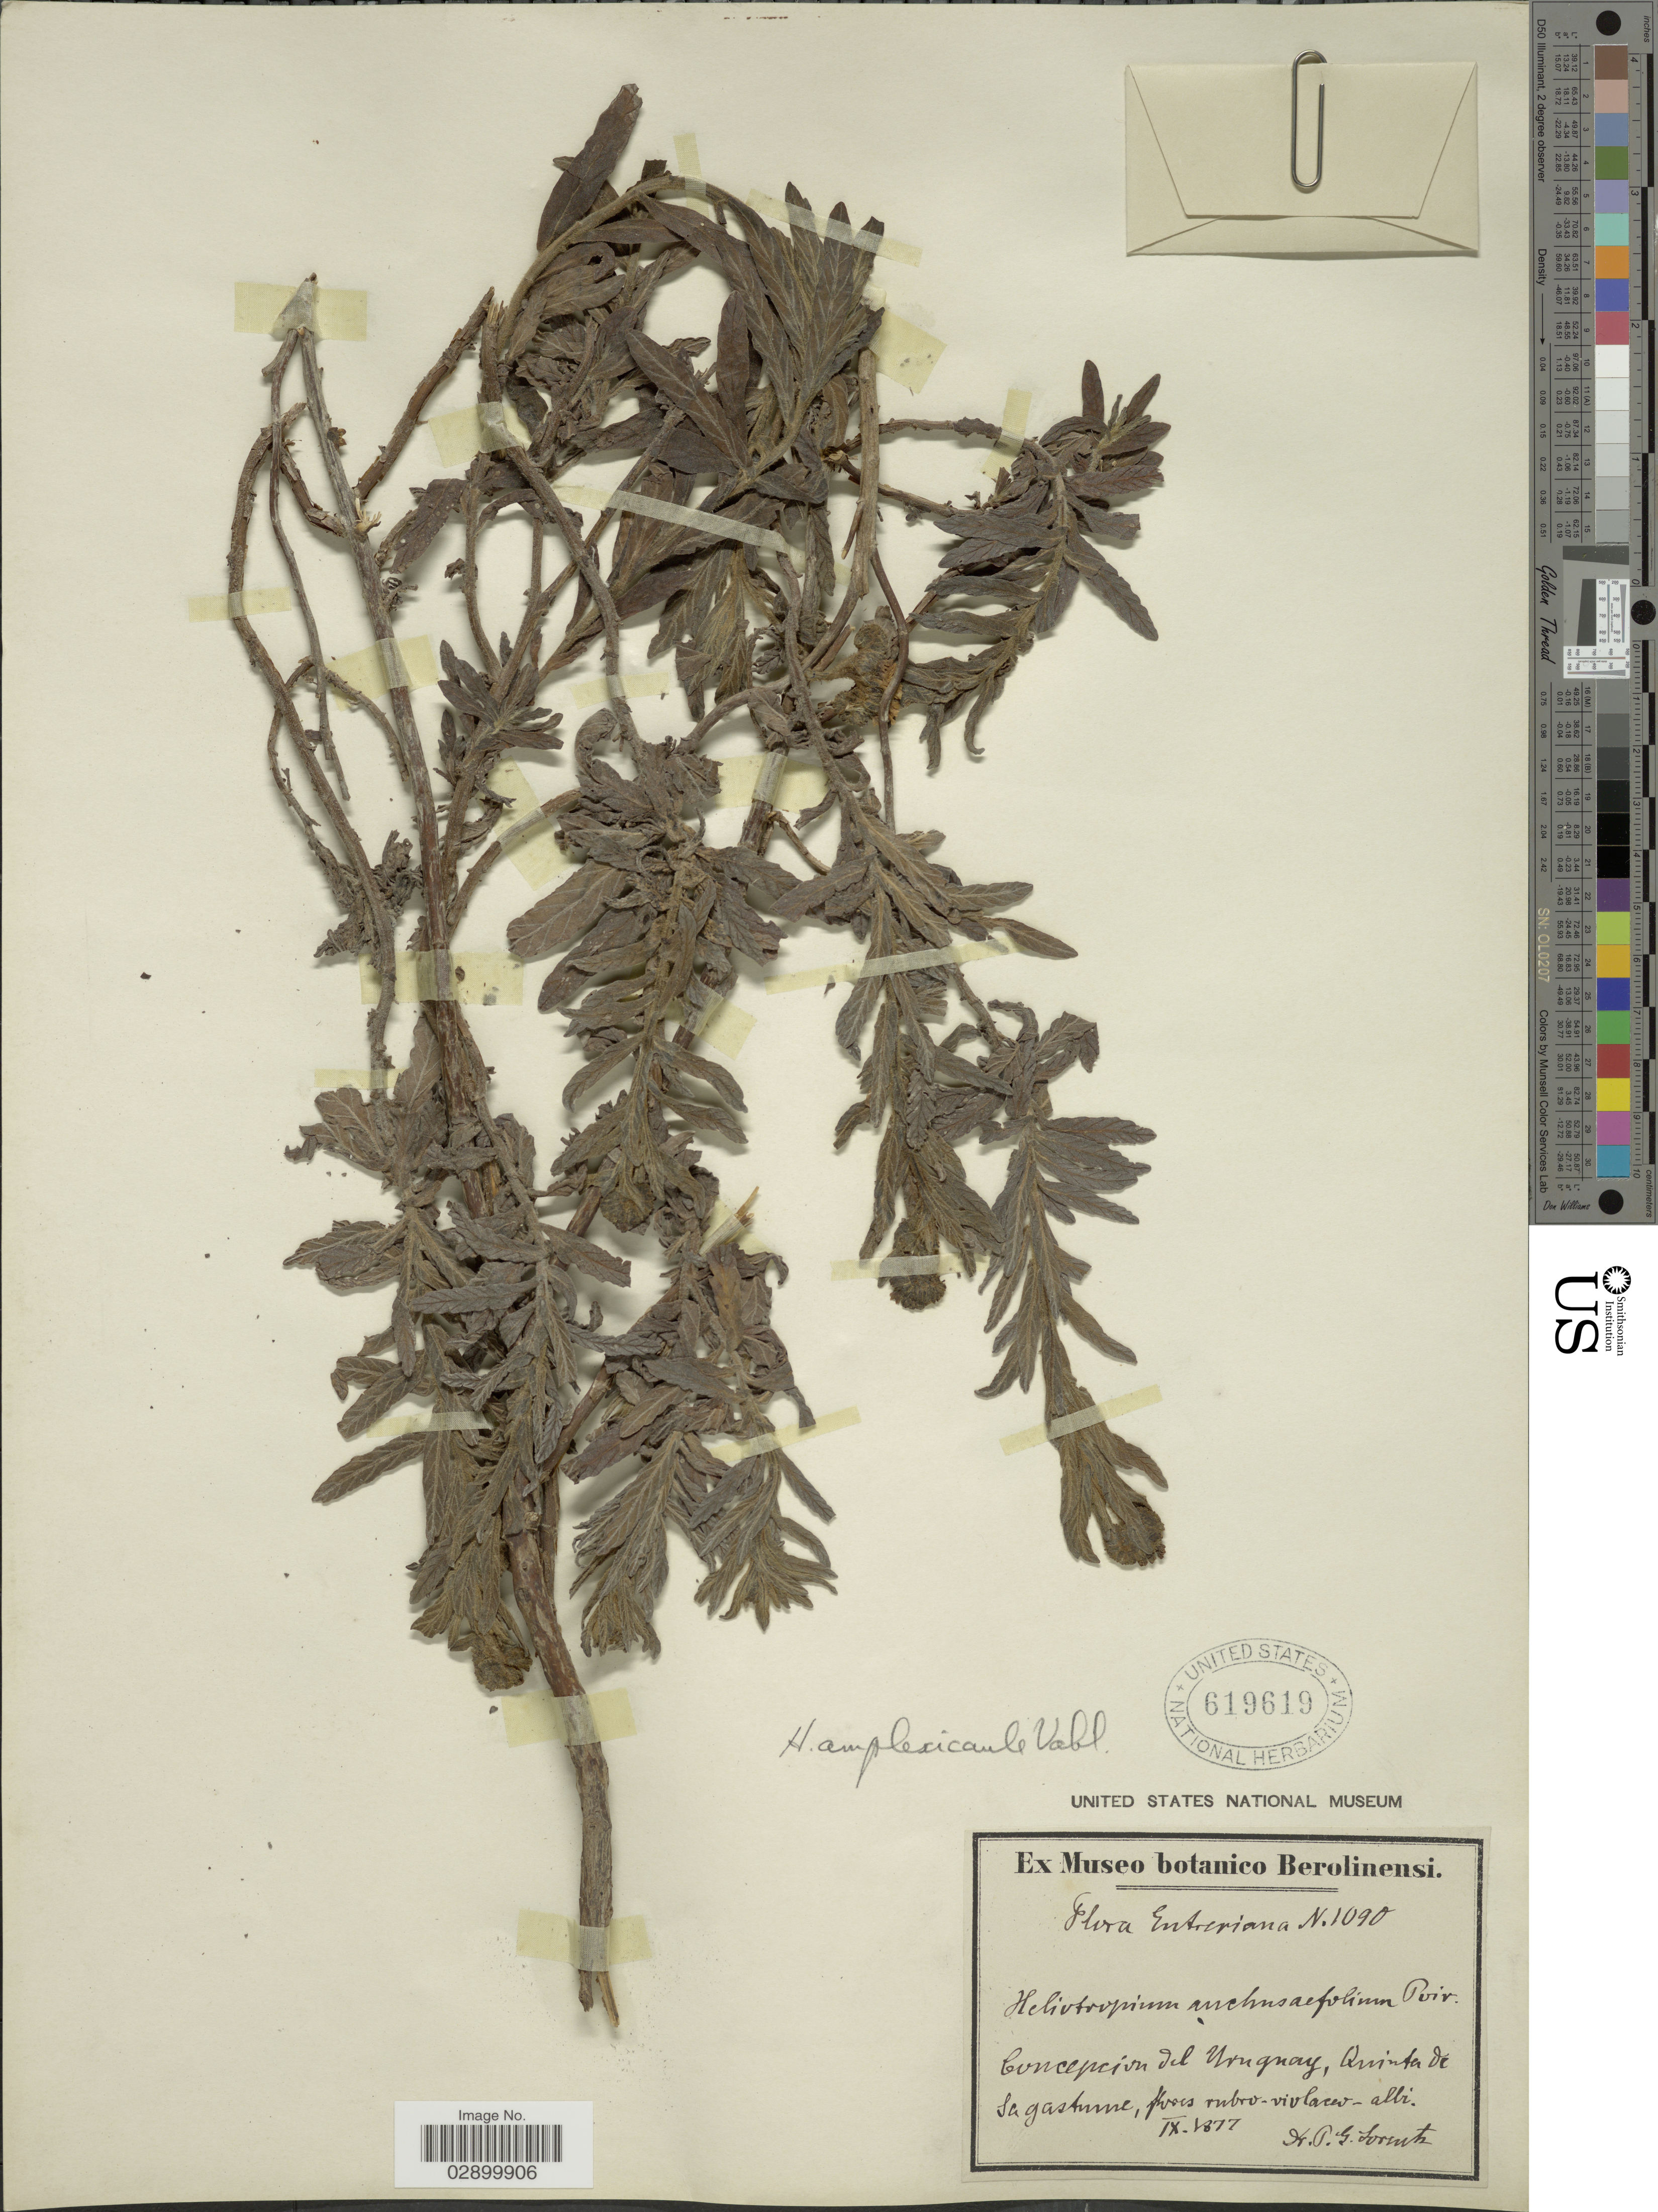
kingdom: Plantae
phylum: Tracheophyta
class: Magnoliopsida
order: Boraginales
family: Heliotropiaceae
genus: Heliotropium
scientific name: Heliotropium amplexicaule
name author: Vahl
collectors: P. G. Lorentz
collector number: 1090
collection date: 1877-09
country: Paraguay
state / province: Concepcion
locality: Quinta de Sagastume.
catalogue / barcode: US 619619